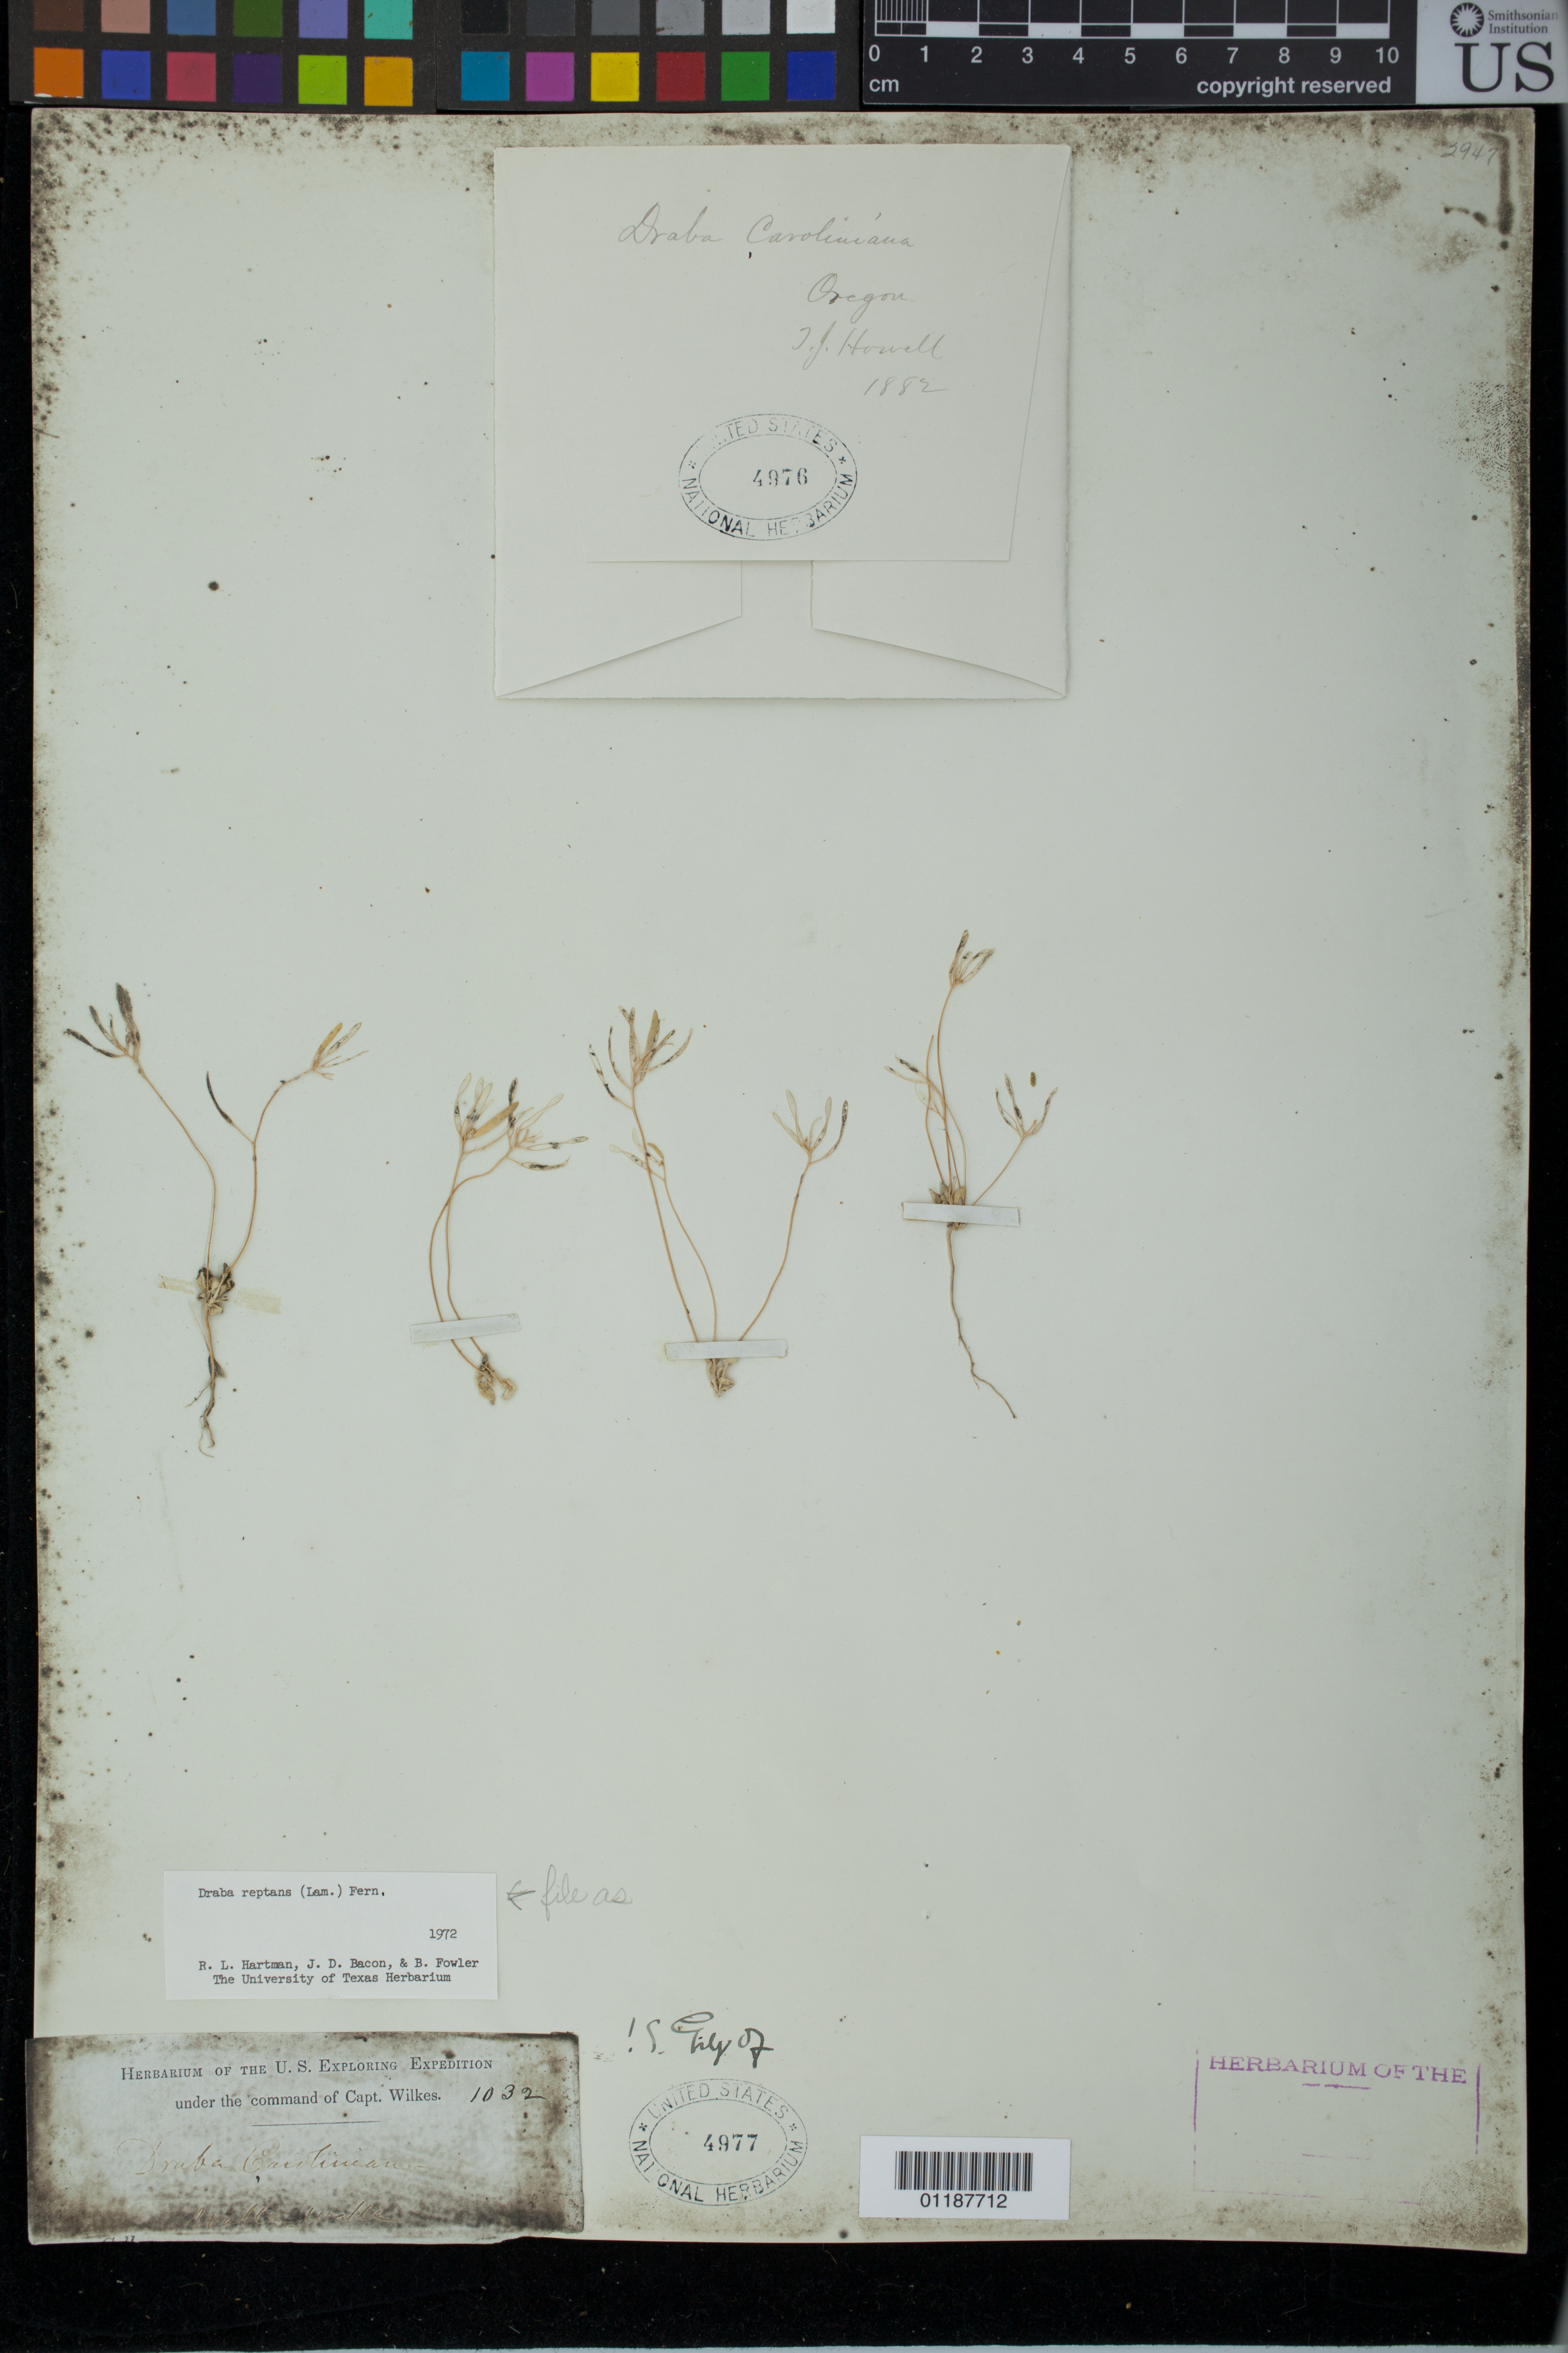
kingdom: Plantae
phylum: Tracheophyta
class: Magnoliopsida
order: Brassicales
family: Brassicaceae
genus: Draba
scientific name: Draba reptans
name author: (Lam.) Fernald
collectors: T. J. Howell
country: United States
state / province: Oregon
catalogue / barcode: US 4976-2